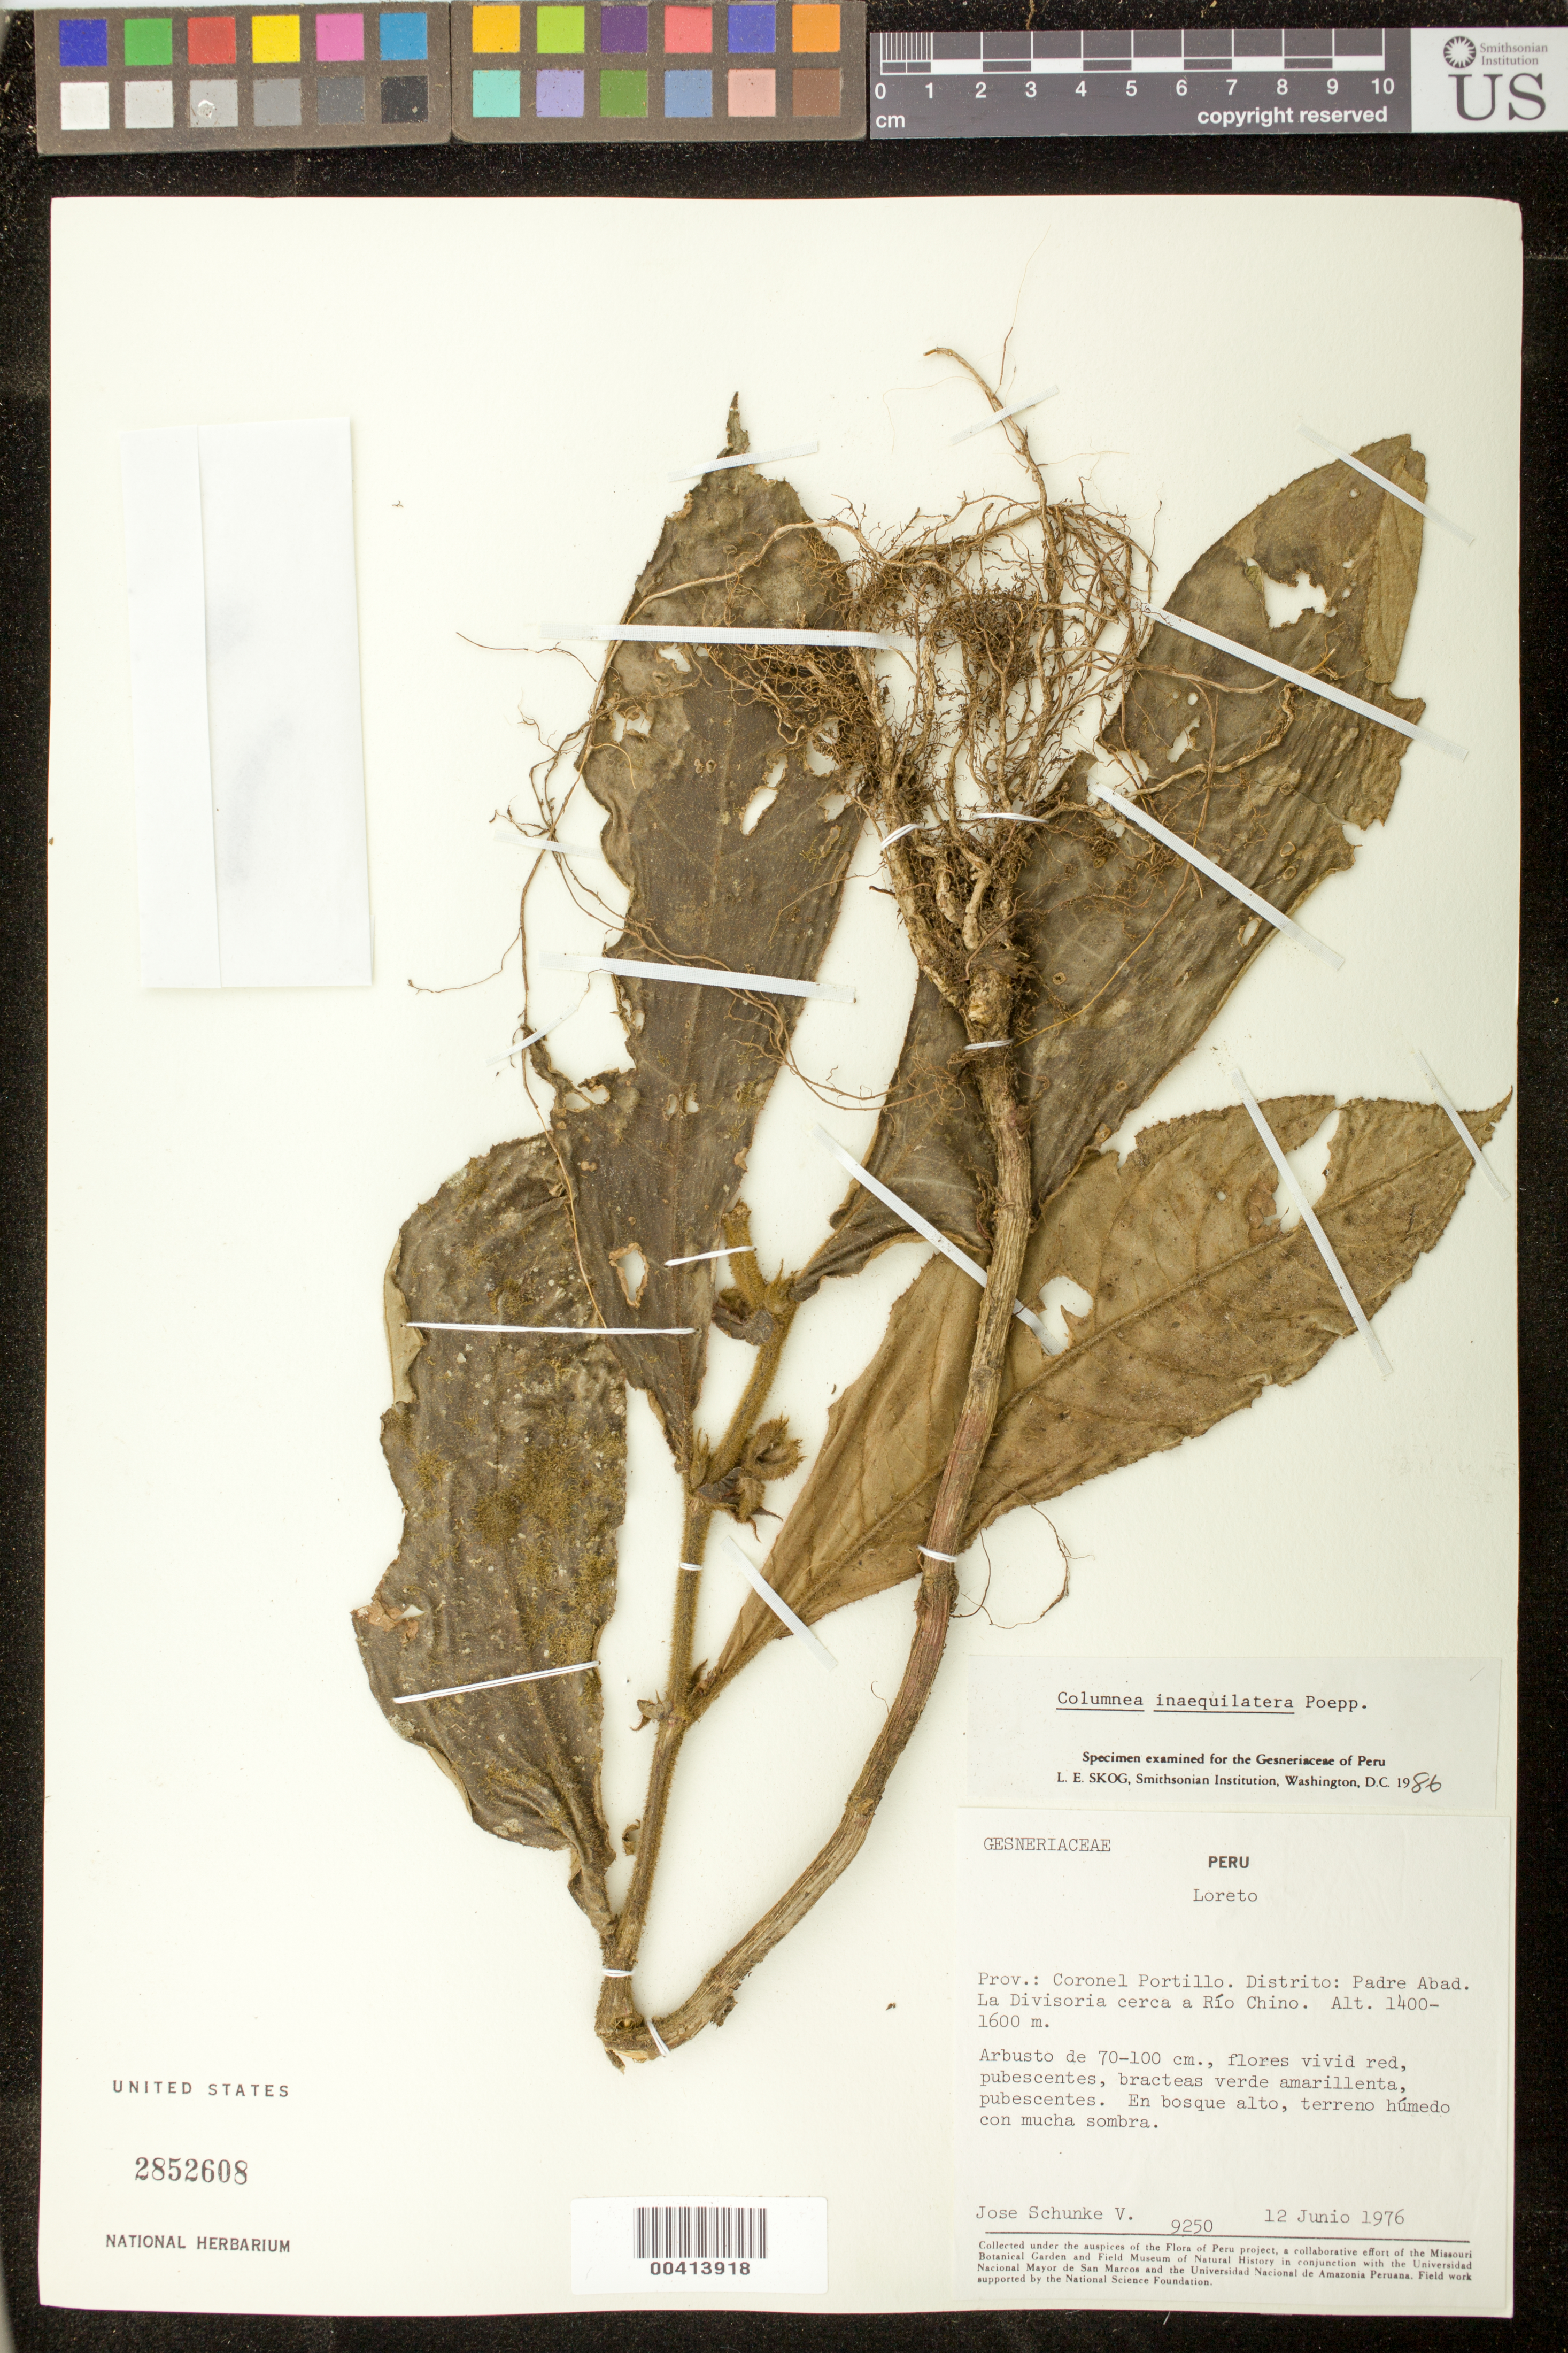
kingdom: Plantae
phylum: Tracheophyta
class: Magnoliopsida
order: Lamiales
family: Gesneriaceae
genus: Columnea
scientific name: Columnea inaequilatera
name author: Poepp.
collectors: J. Schunke Vigo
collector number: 9250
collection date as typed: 12 Jun 1976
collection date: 1976-06-12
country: Peru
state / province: Loreto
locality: Prov. Coronel Portillo; Coronel Portillo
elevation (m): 1400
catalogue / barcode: US 2852608